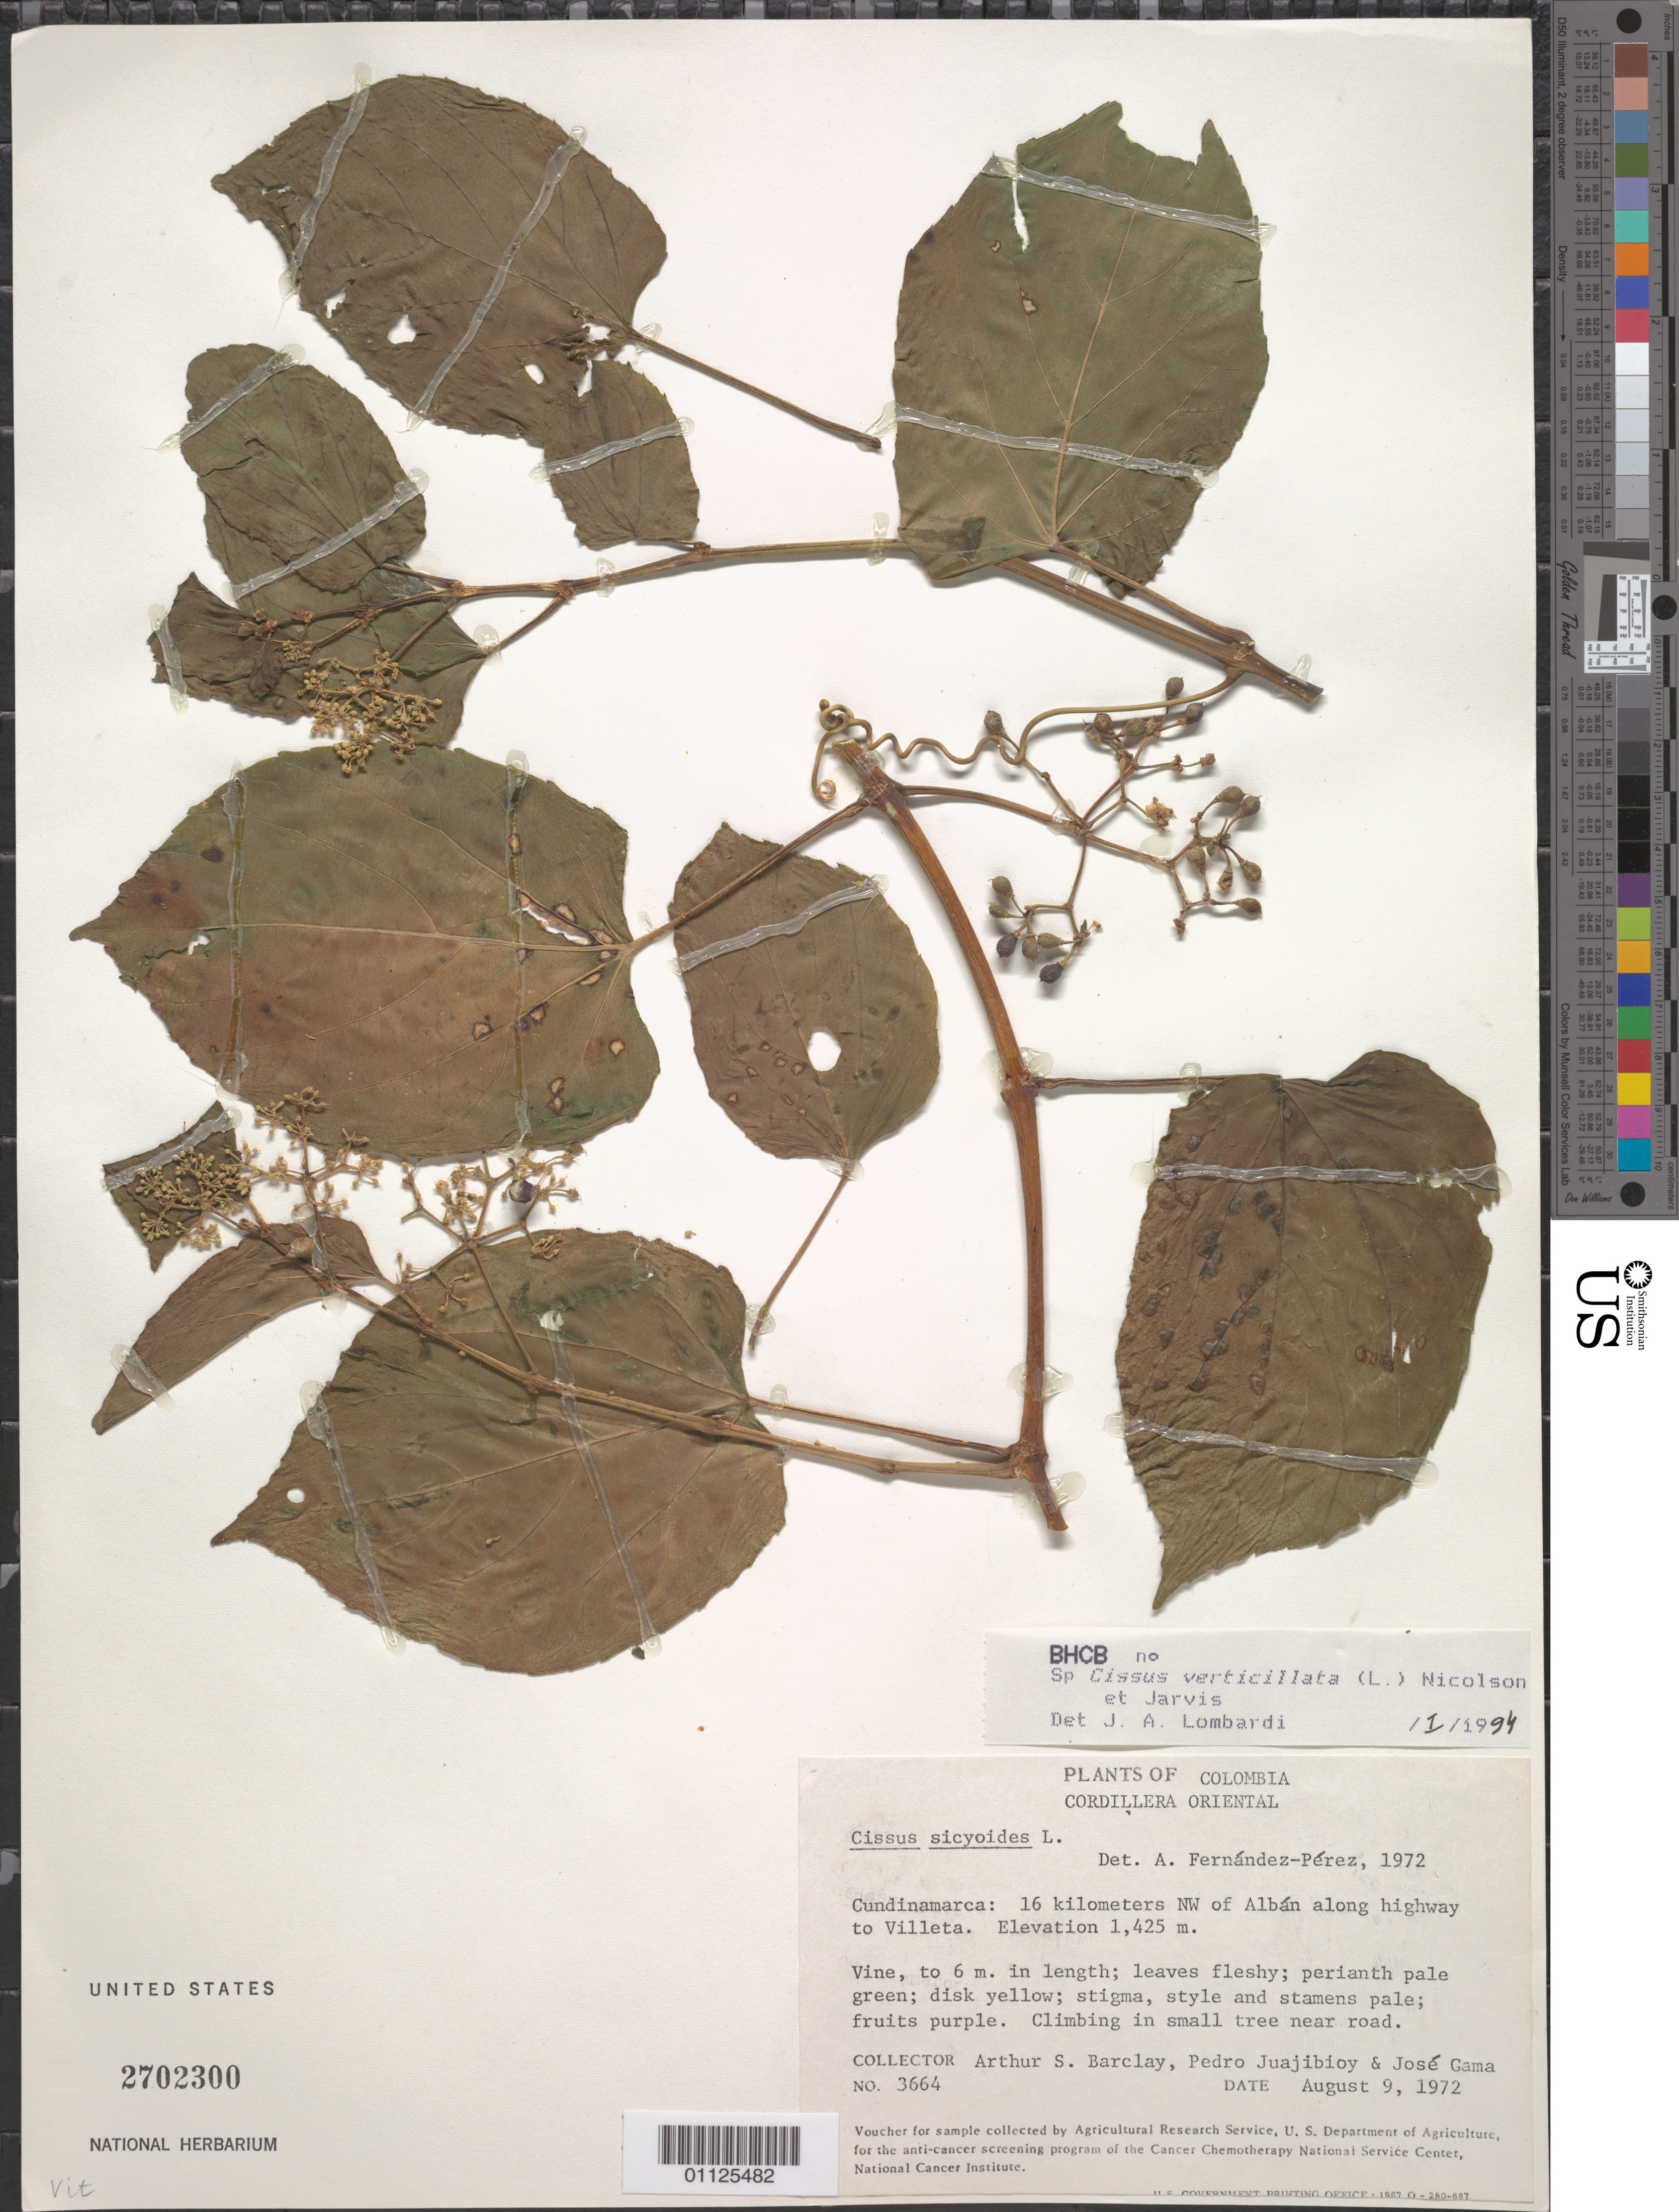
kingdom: Plantae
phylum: Tracheophyta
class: Magnoliopsida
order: Vitales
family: Vitaceae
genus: Cissus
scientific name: Cissus verticillata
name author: (L.) Nicolson & C.E. Jarvis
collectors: A. S. Barclay, P. Juajibioy & J. Gama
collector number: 3664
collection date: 1972-08-09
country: Colombia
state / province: Cundinamarca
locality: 16 km NW of Alban along Hwy to Villeta.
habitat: Vine. Climbing in small tree near road.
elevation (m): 1425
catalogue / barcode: US 2702300